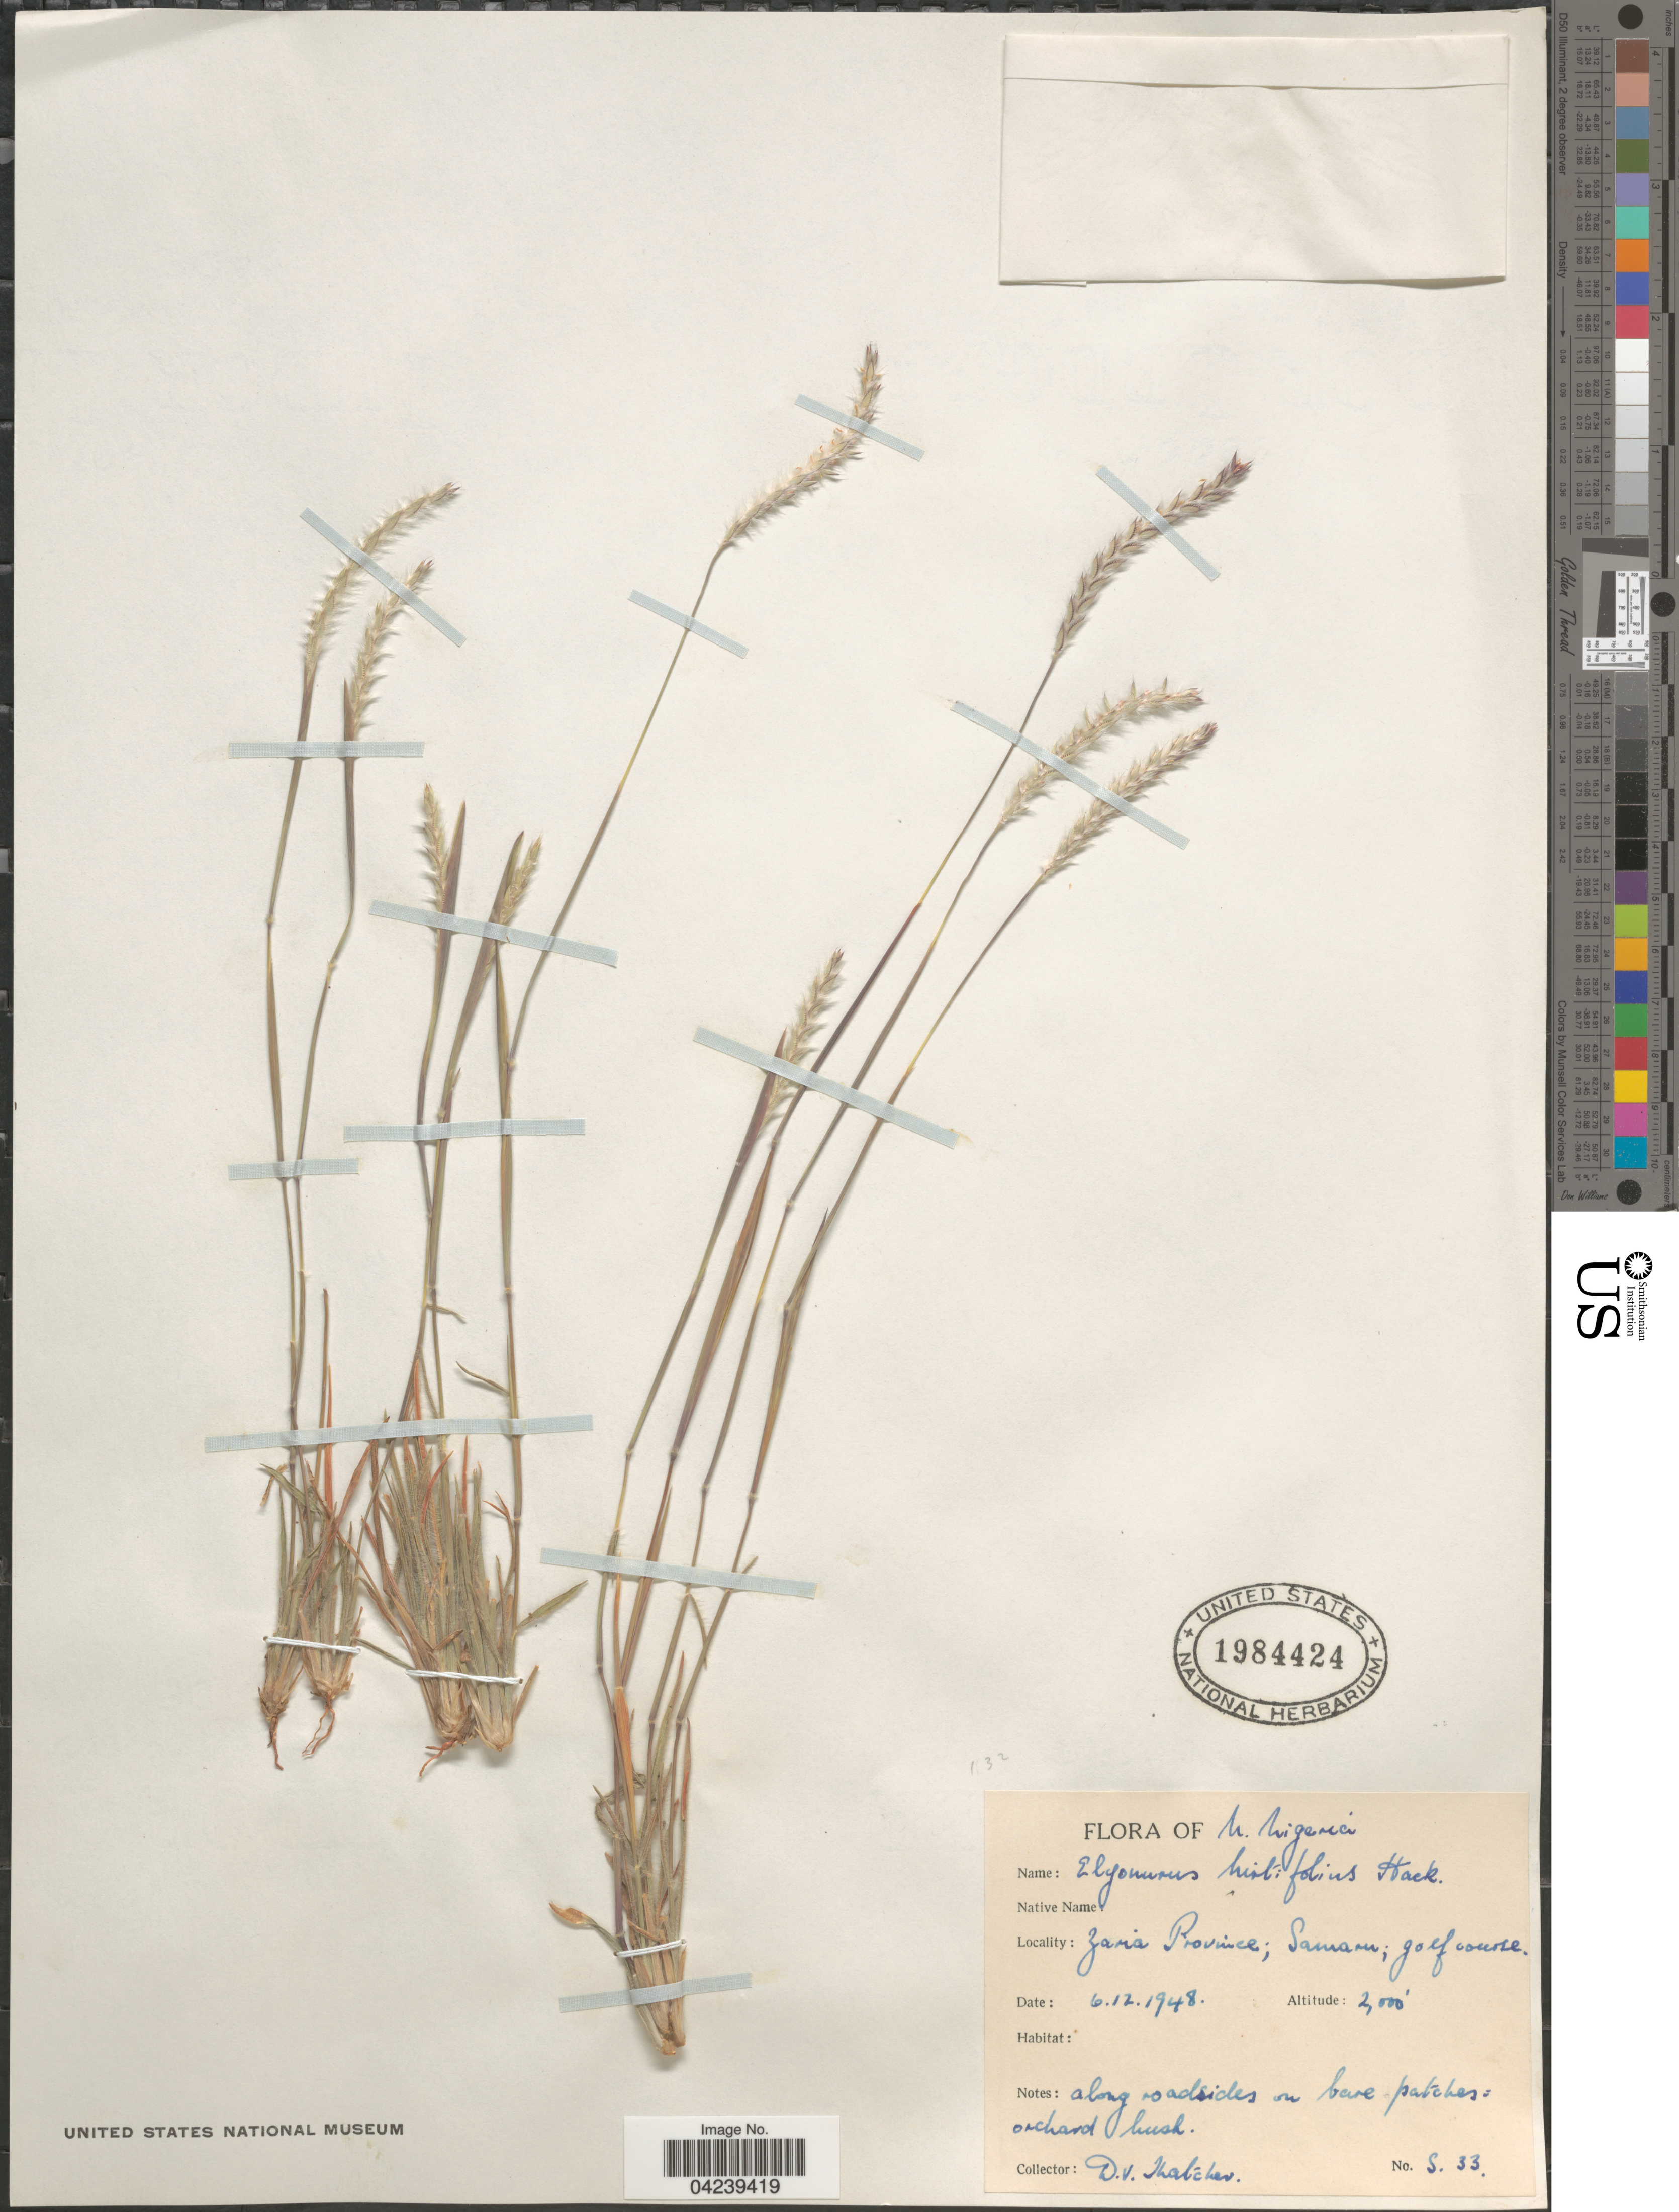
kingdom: Plantae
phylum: Tracheophyta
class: Liliopsida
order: Poales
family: Poaceae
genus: Elionurus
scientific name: Elionurus hirtifolius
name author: Hack.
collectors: D. Thatcher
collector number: S33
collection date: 1948-12-06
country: Nigeria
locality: N. Nigeria. Zara Province; Samaru; golfcourse.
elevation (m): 610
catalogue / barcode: US 1984424